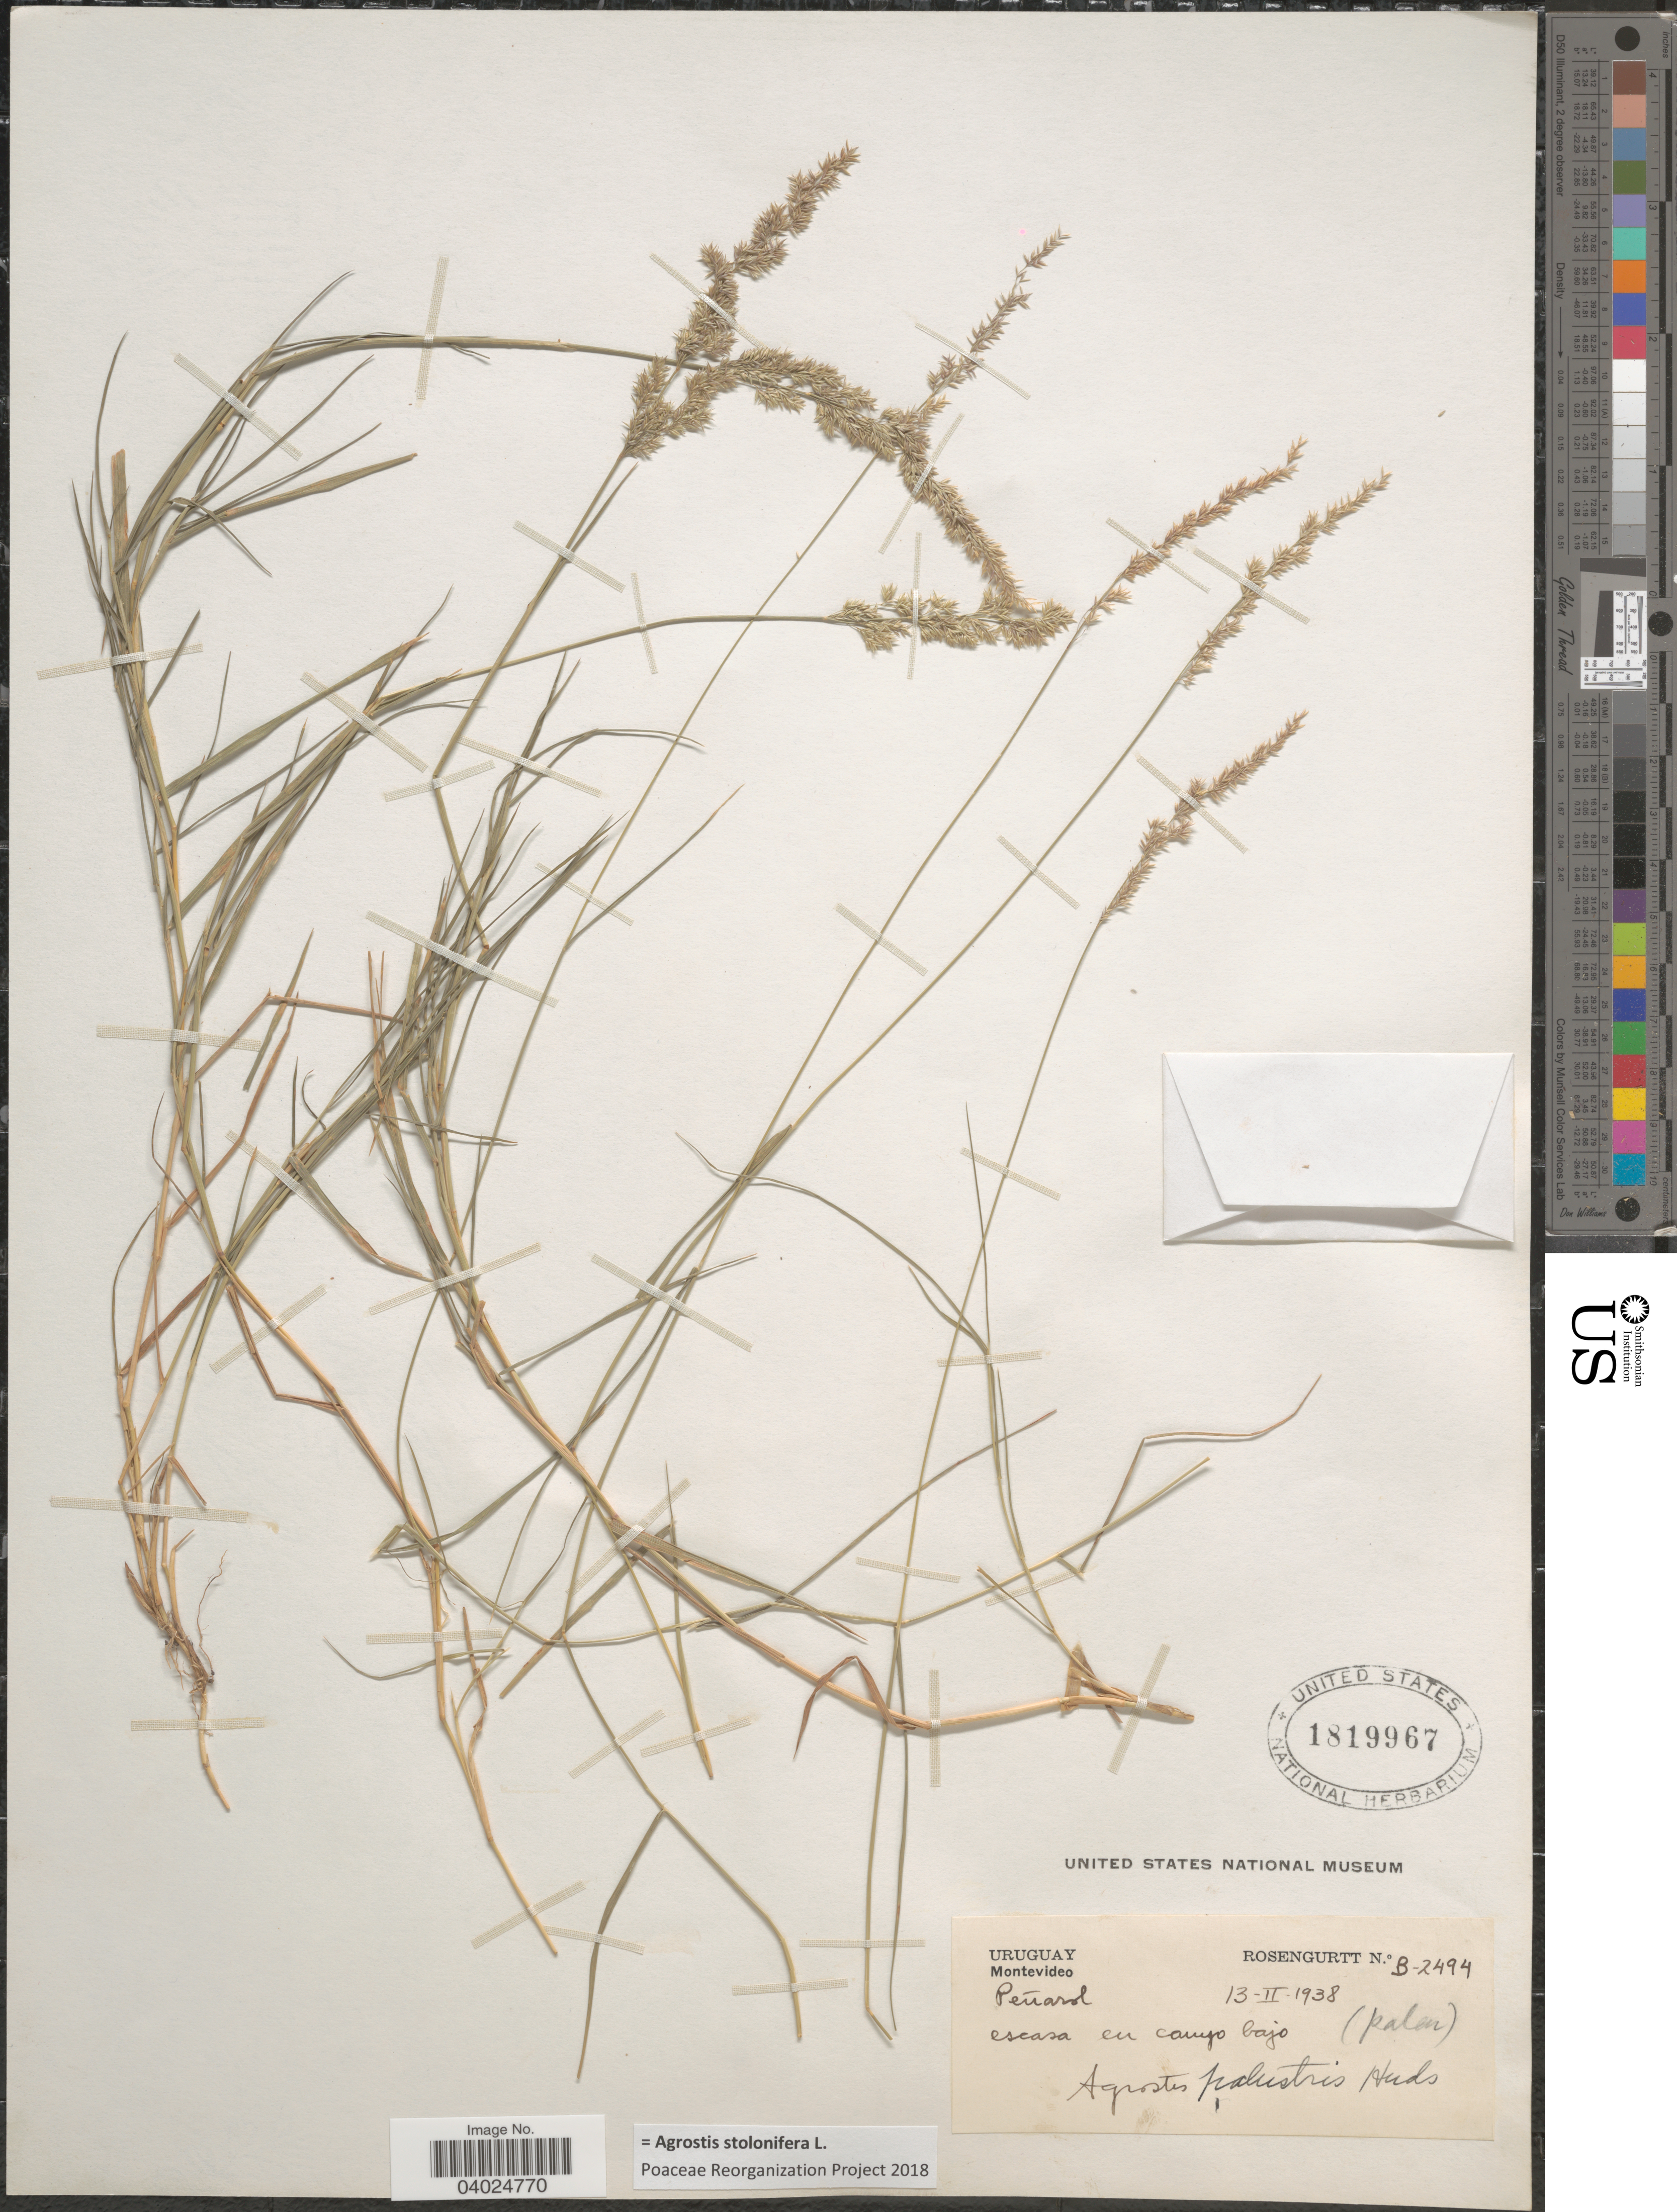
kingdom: Plantae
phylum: Tracheophyta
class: Liliopsida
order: Poales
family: Poaceae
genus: Agrostis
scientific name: Agrostis stolonifera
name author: L.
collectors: Rosengurtt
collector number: B-2494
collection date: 1938-02-13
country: Uruguay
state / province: Montevideo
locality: Peñarol. Escasa en campo bajo.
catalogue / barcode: US 1819967